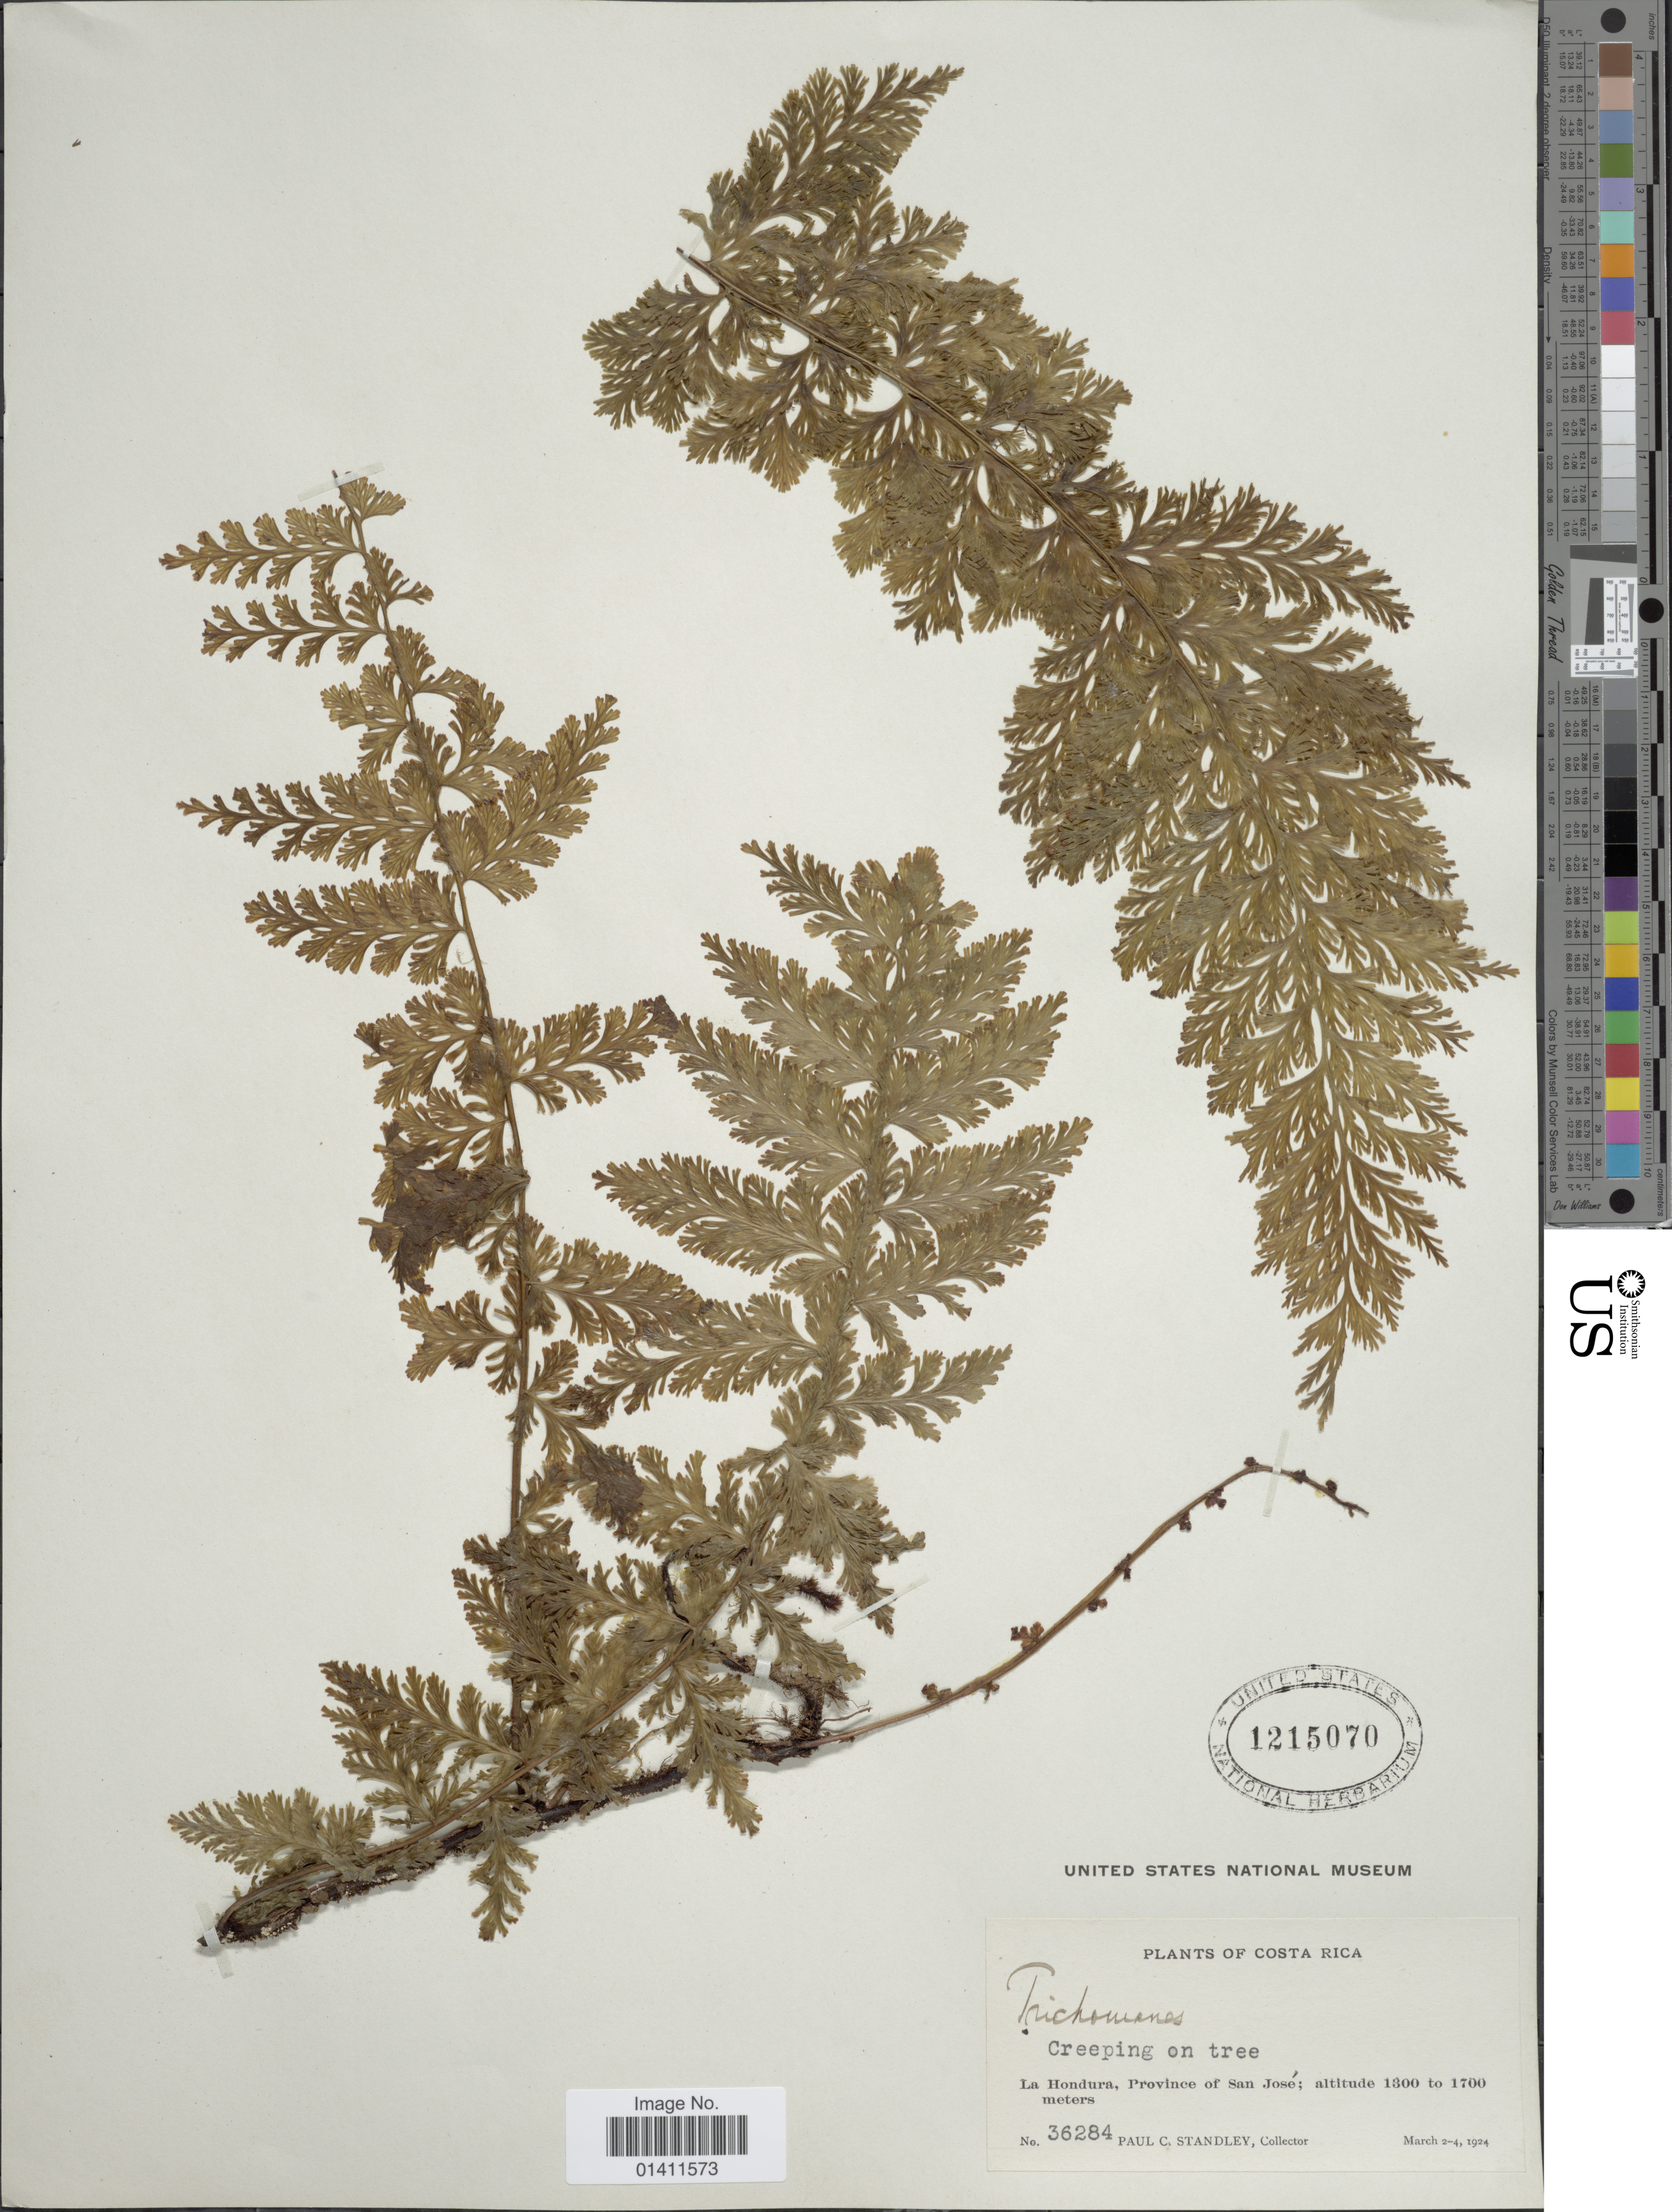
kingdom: Plantae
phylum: Tracheophyta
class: Polypodiopsida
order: Hymenophyllales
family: Hymenophyllaceae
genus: Vandenboschia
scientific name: Vandenboschia collariata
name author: (Bosch) Ebihara & K. Iwats.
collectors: P. C. Standley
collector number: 36284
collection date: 1924-03-02/1924-03-04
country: Costa Rica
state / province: San José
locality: La Hondura, Province of San Jose.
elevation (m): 1300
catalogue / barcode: US 1215070